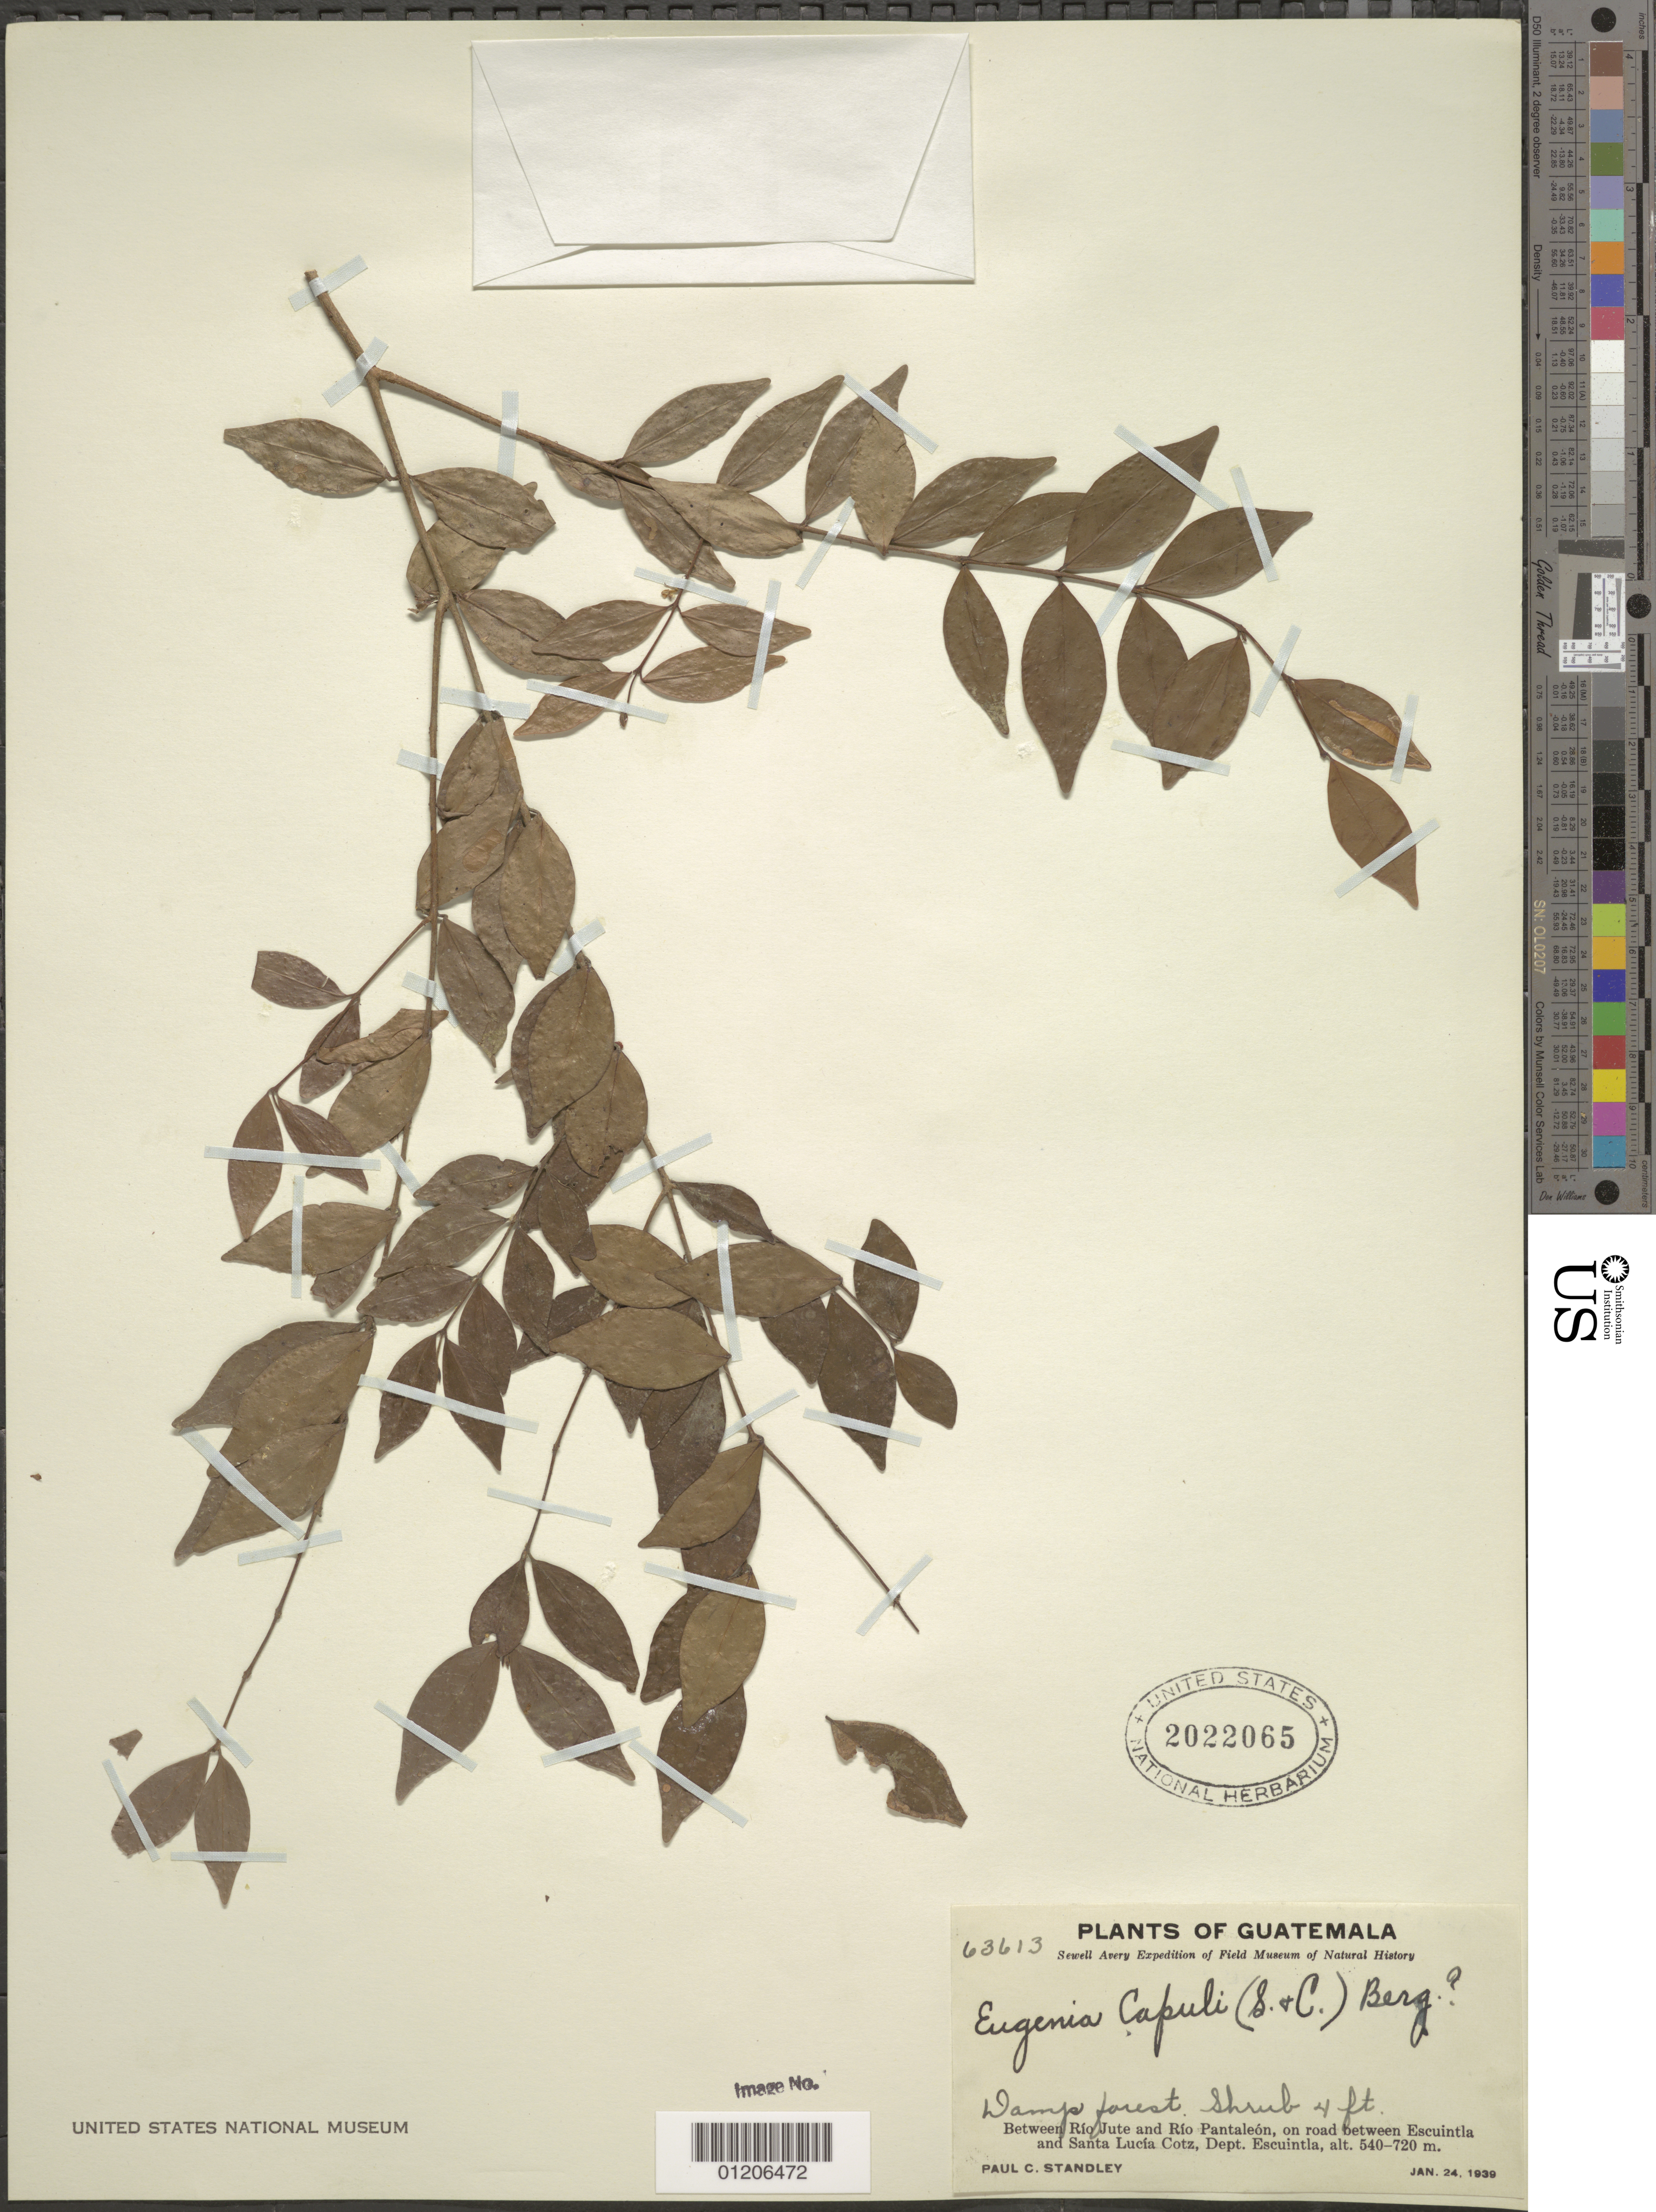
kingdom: Plantae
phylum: Tracheophyta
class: Magnoliopsida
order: Myrtales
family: Myrtaceae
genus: Eugenia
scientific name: Eugenia capuli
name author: (Schltdl. & Cham.) Hook. & Arn.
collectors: P. C. Standley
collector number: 63613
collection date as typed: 24 Jan 1939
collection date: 1939-01-24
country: Guatemala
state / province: Escuintla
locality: Between Rio Jute & Rio Pantaleon, road between Escuintla & Santa Lucia Cotz.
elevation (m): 540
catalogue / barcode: US 2022065